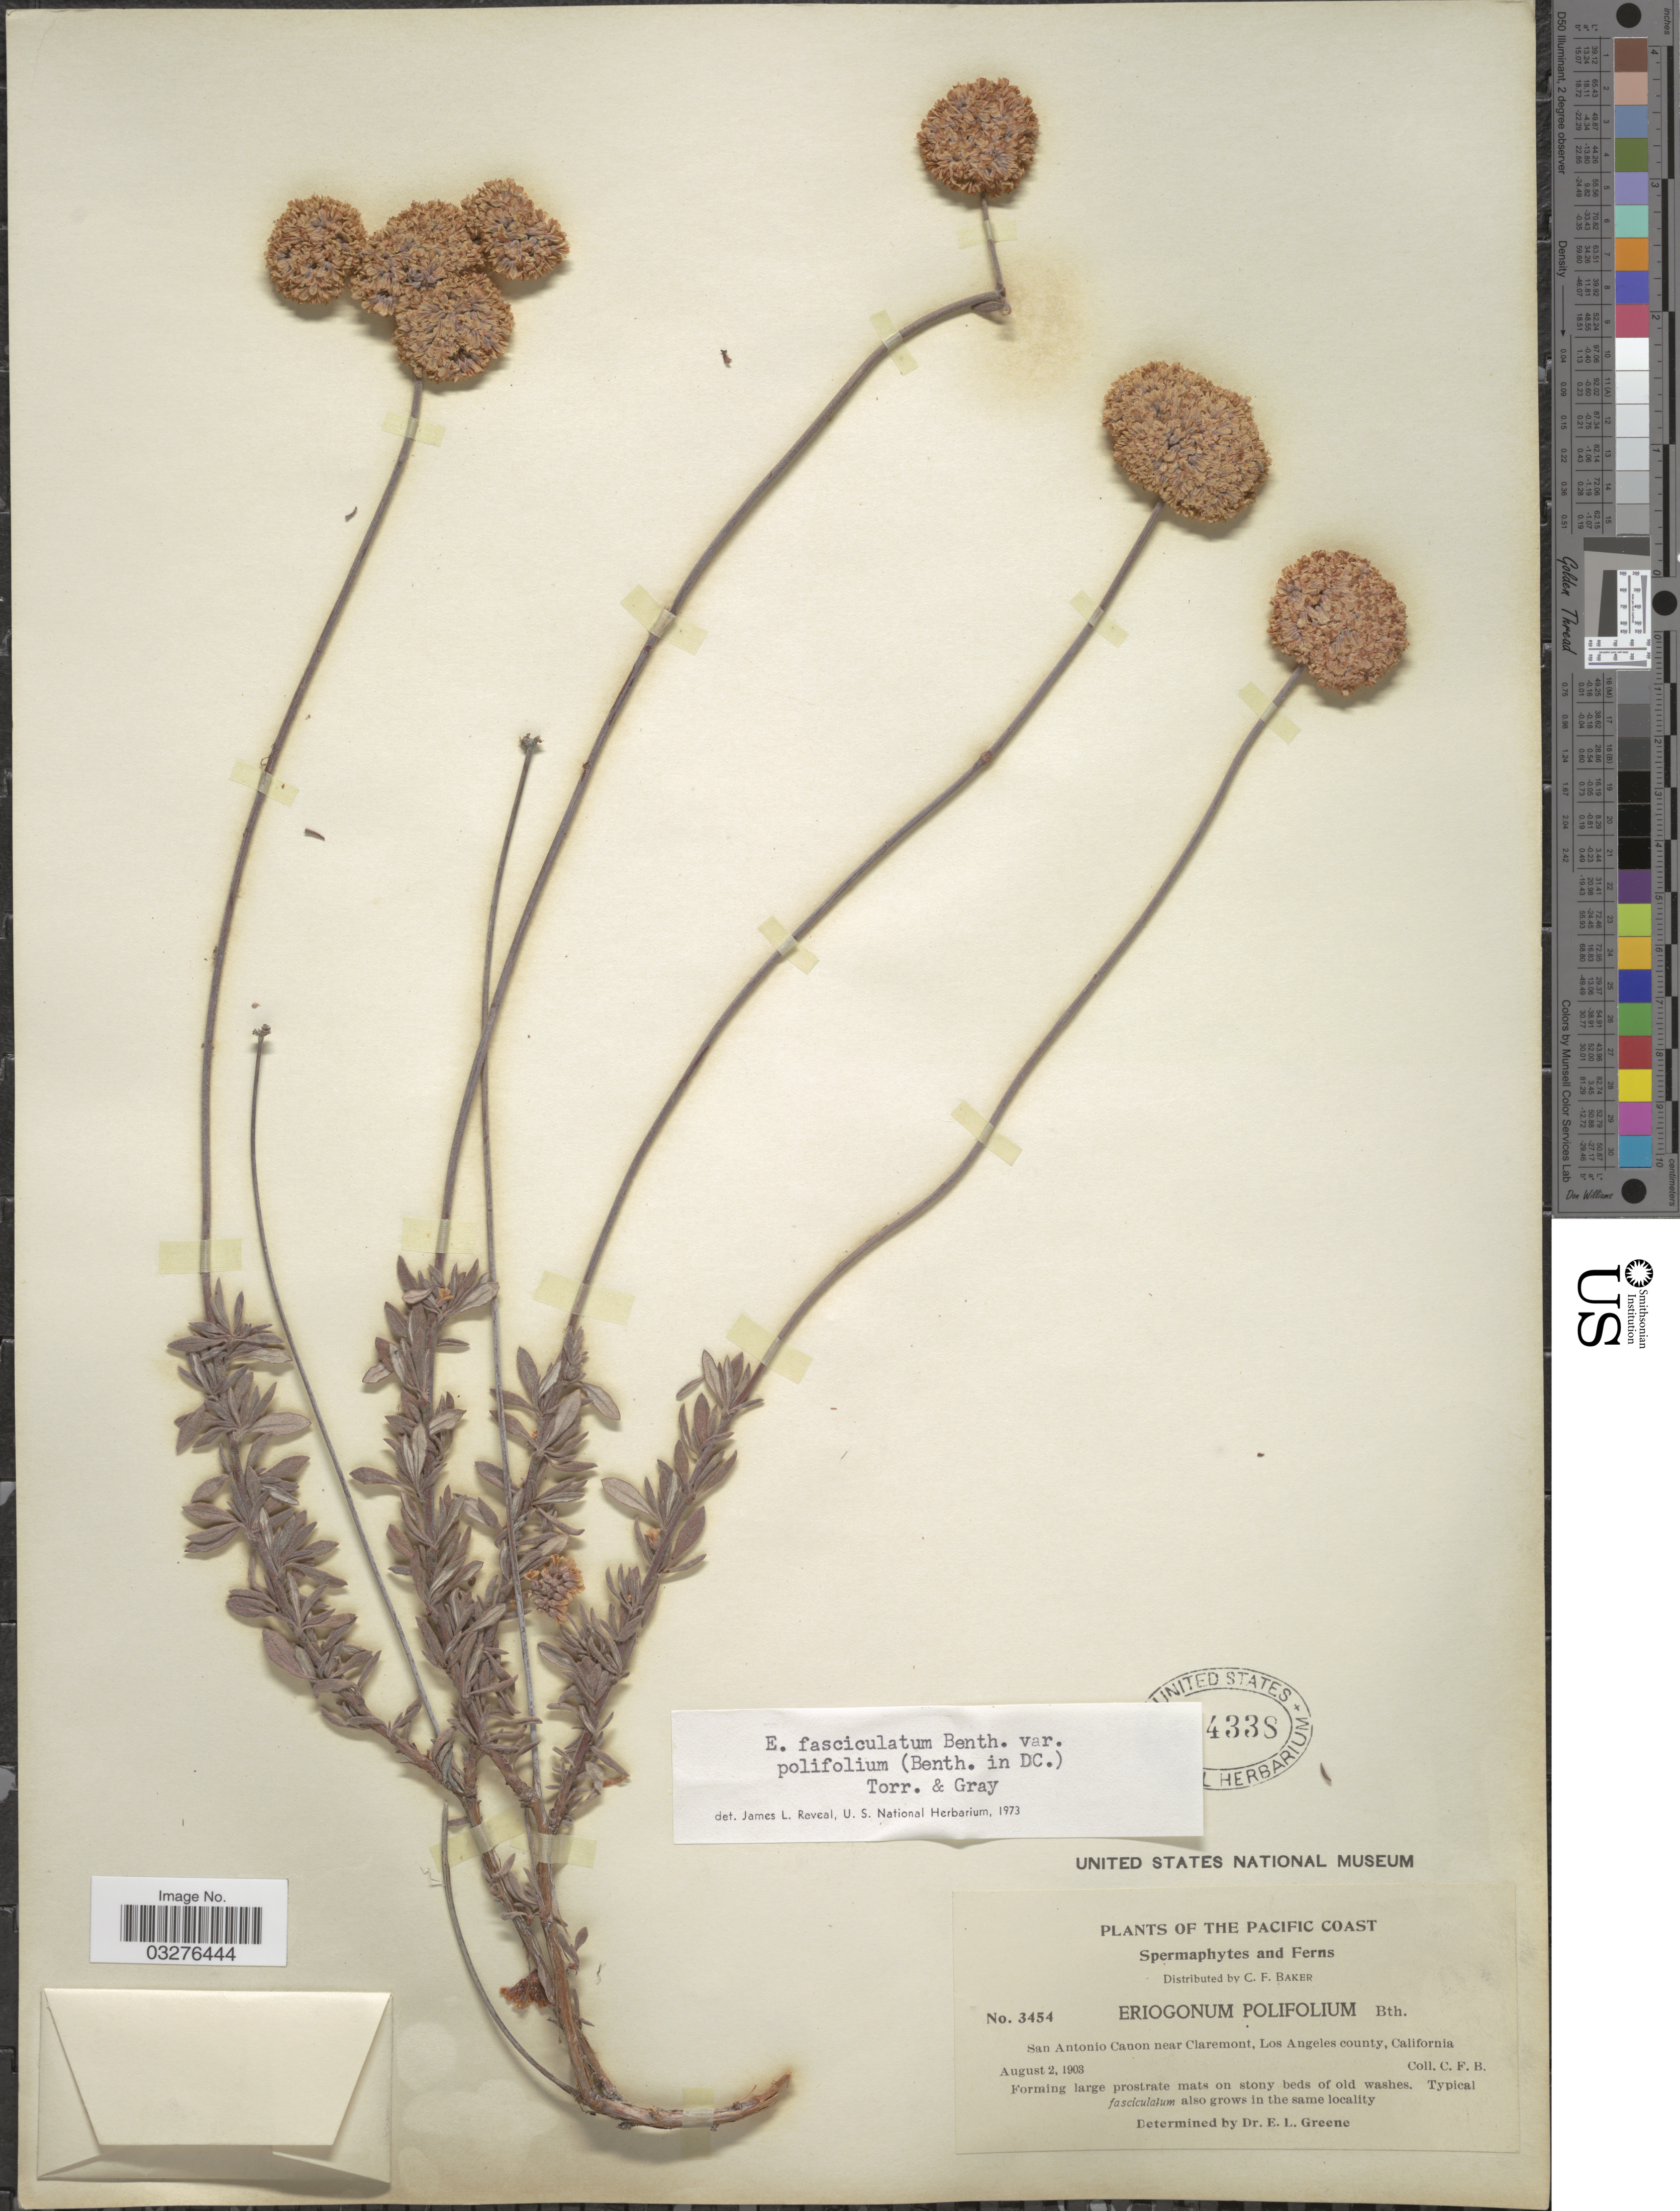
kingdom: Plantae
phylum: Tracheophyta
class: Magnoliopsida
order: Caryophyllales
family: Polygonaceae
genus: Eriogonum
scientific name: Eriogonum fasciculatum var. polifolium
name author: (Benth.) Torr. & A. Gray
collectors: C. F. Baker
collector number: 3454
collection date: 1903-08-02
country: United States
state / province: California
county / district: Los Angeles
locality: The Pacific Coast, San Antonio Canon near Claremont, Los Angeles County.